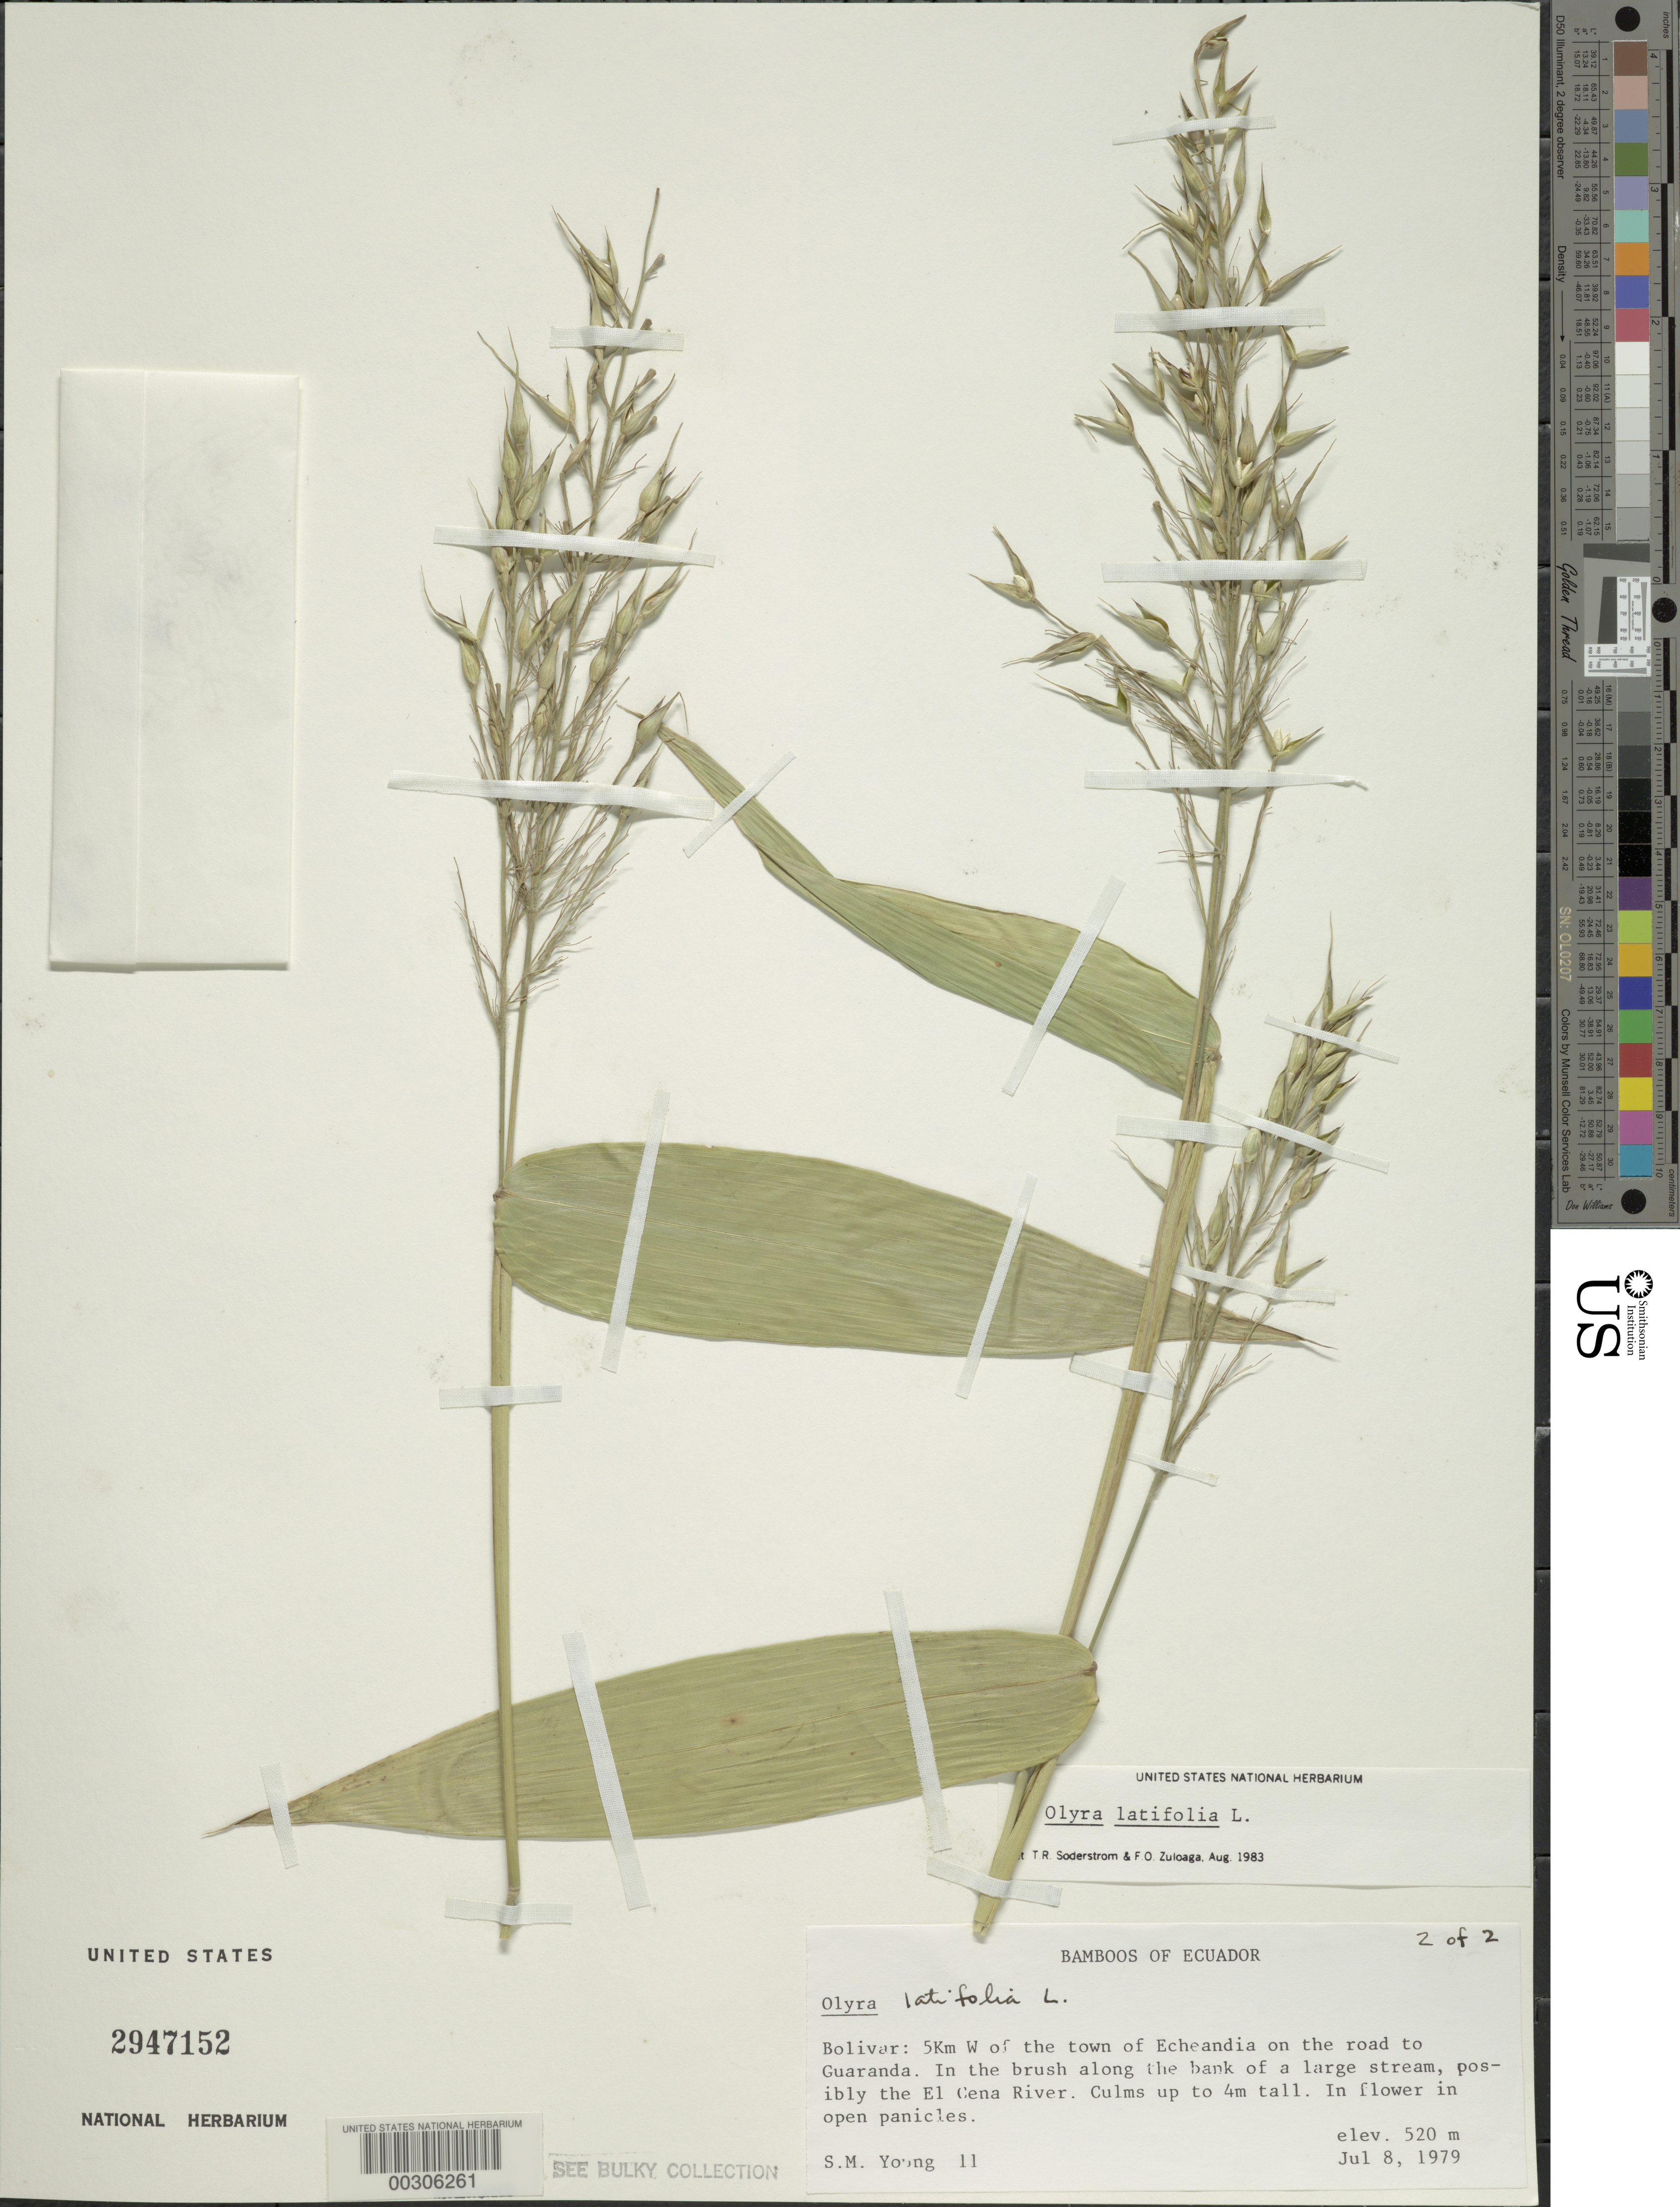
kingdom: Plantae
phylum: Tracheophyta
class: Liliopsida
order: Poales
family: Poaceae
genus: Olyra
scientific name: Olyra latifolia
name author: L.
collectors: S. Young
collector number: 11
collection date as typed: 08 Jul 1979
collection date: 1979-07-08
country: Ecuador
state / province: Bolívar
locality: Echeandia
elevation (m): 520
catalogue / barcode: US 2947152